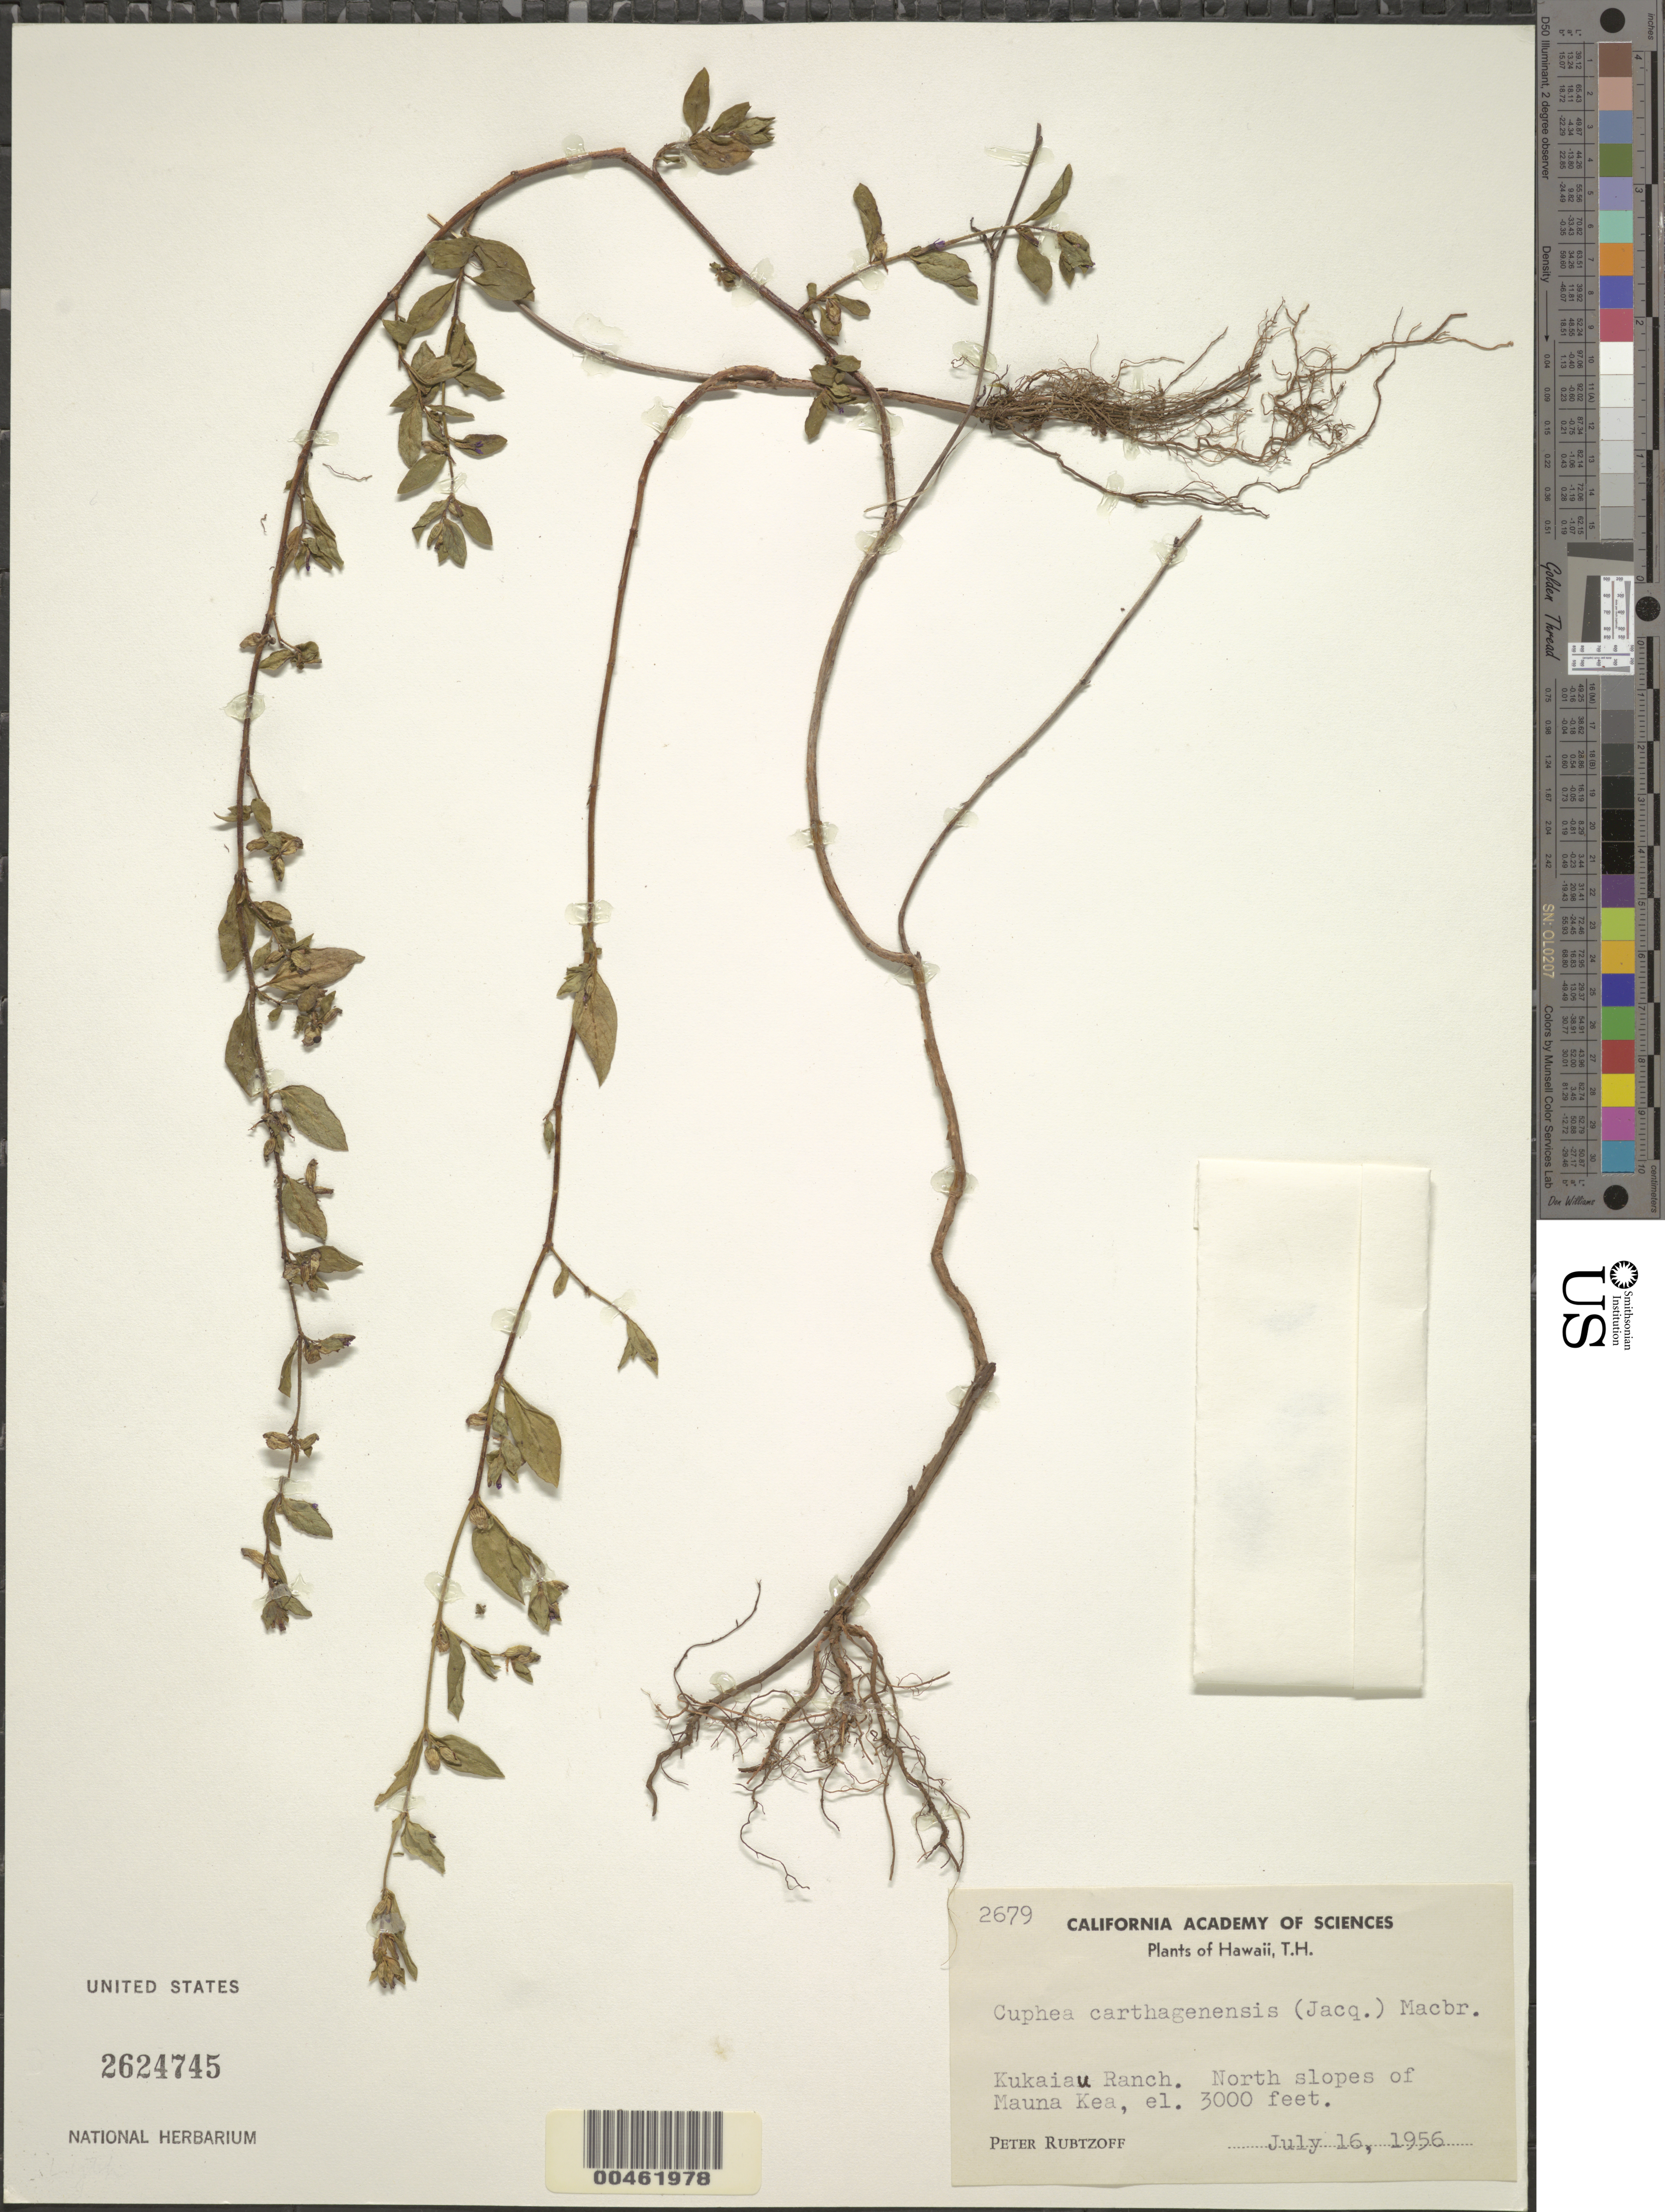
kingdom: Plantae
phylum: Tracheophyta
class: Magnoliopsida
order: Myrtales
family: Lythraceae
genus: Cuphea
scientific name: Cuphea carthagenensis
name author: (Jacq.) J.F. Macbr.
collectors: P. Rubtzoff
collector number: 2679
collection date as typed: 16 Jul 1956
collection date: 1956-07-16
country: United States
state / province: Hawaii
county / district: Hawaii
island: Hawaii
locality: Kukaiau Ranch, N slopes of Mauna Kea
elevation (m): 914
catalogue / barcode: US 2624745